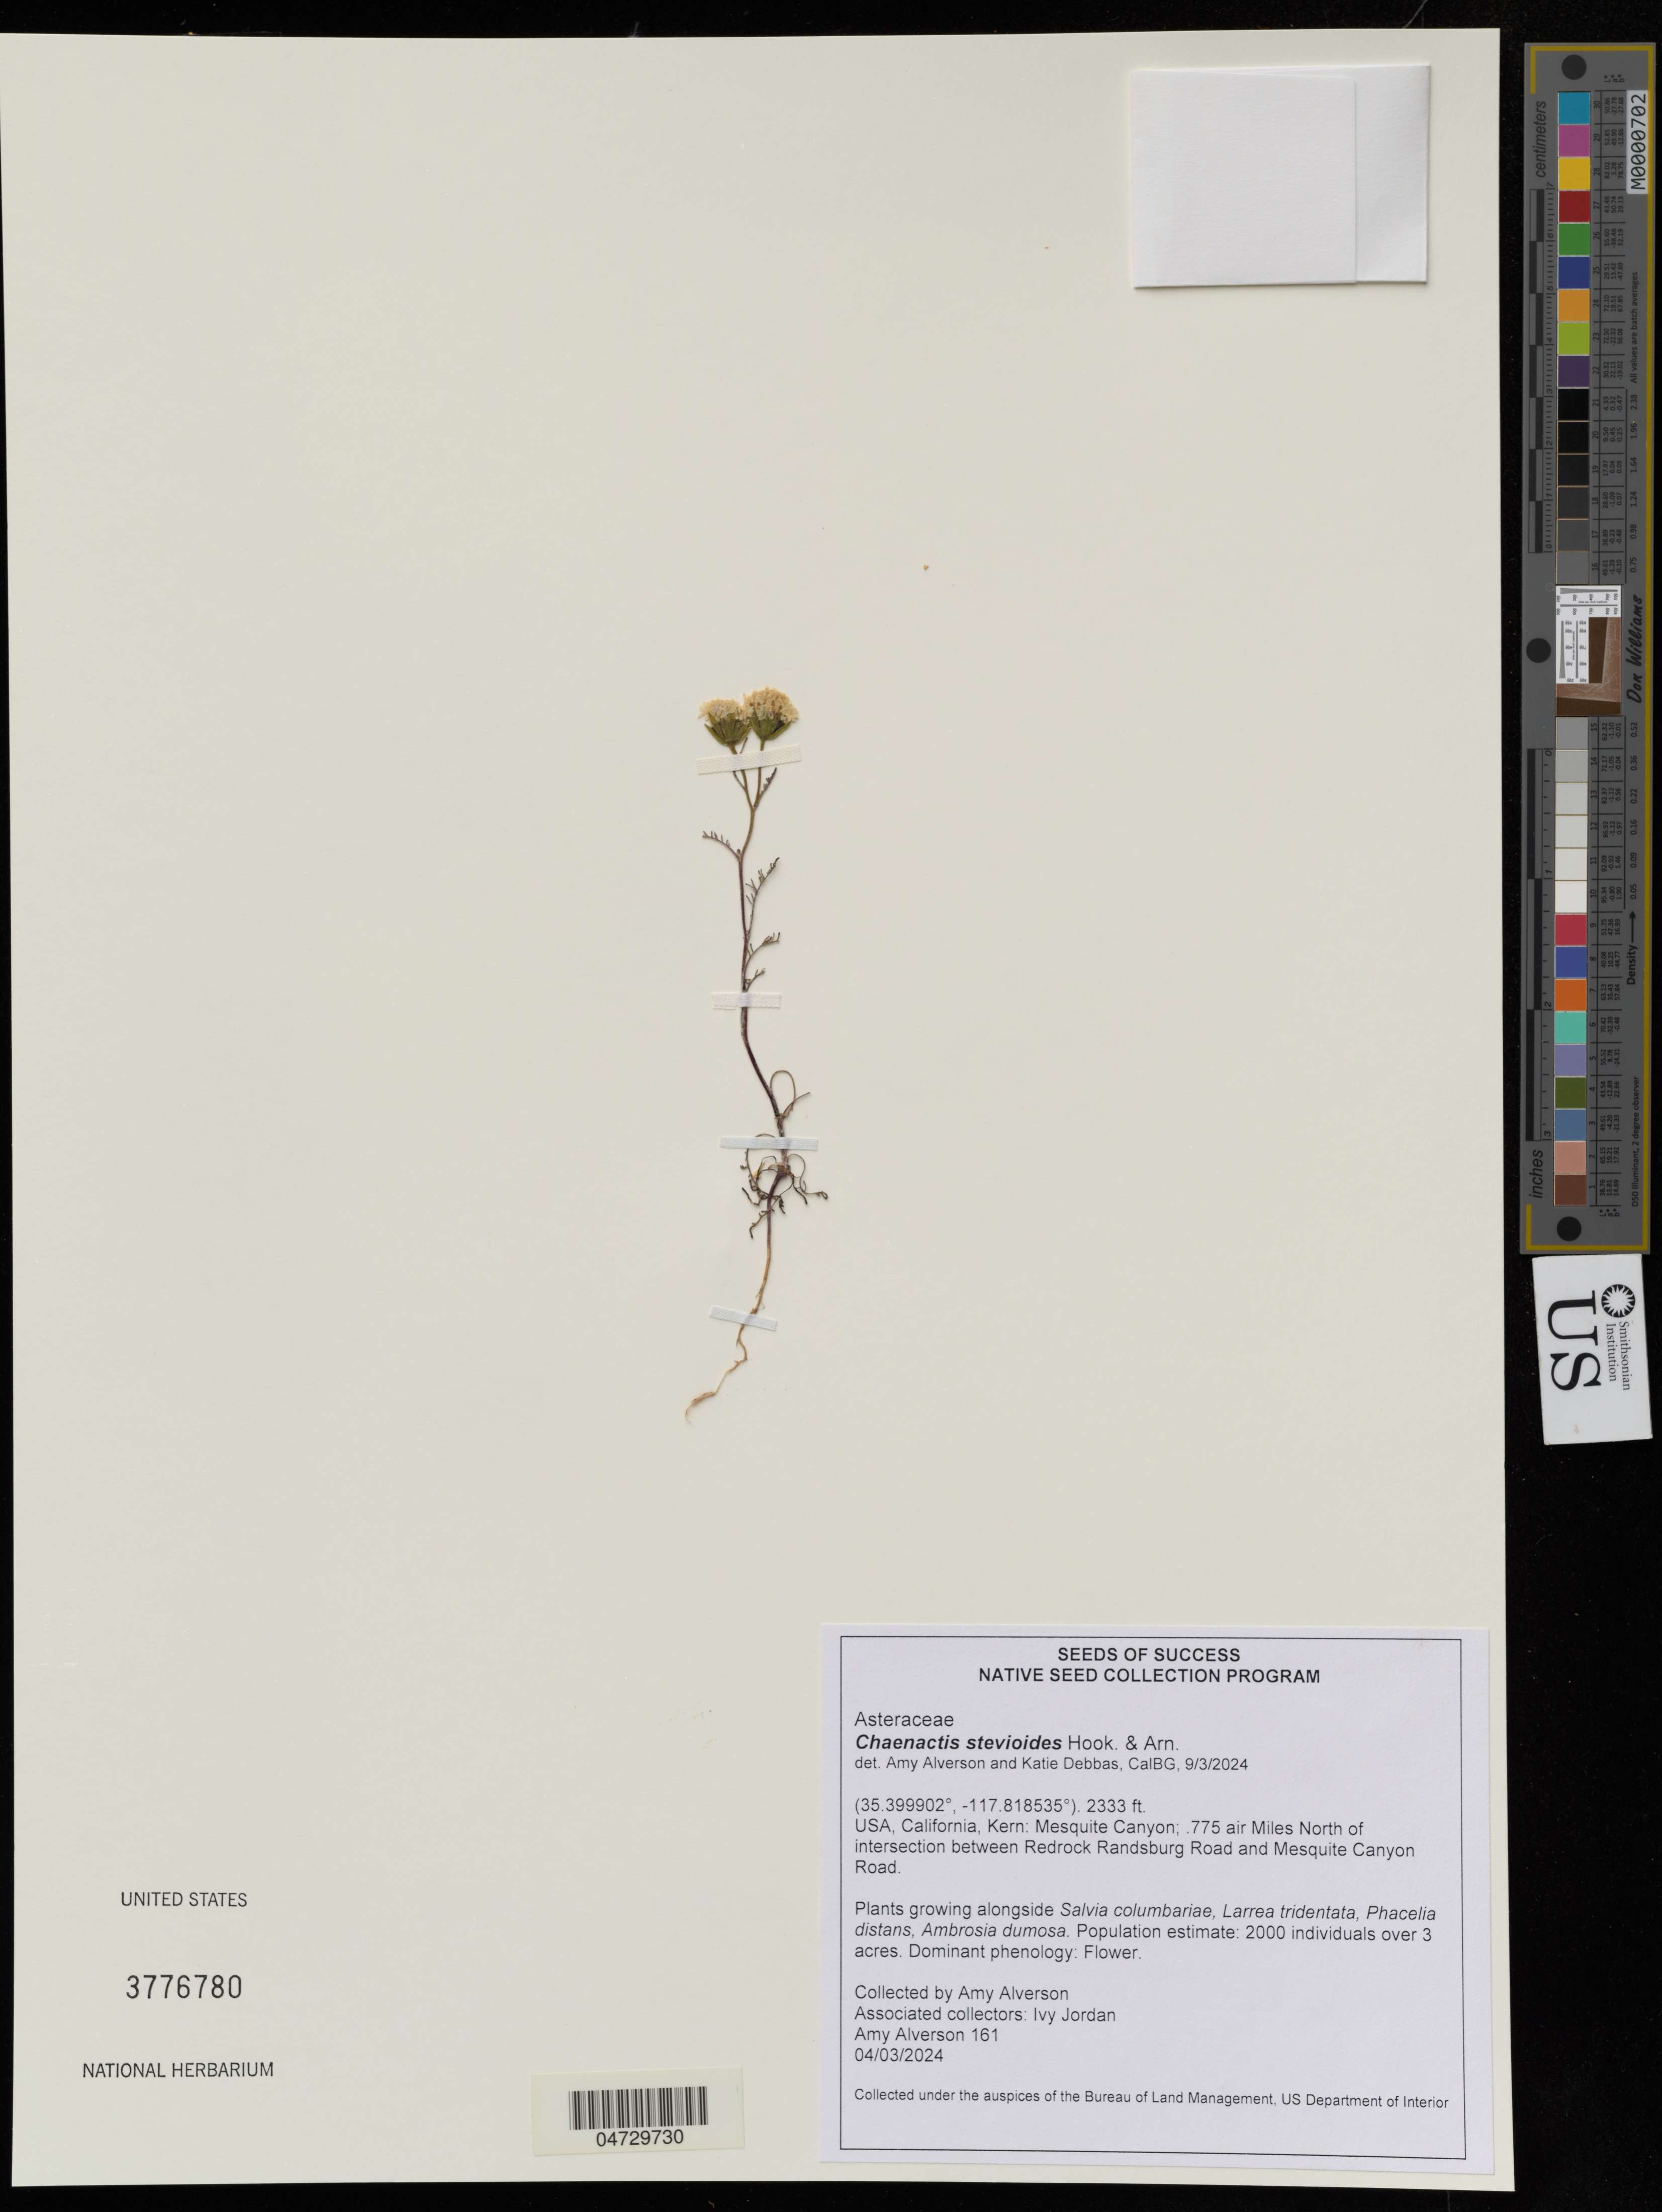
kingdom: Plantae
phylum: Tracheophyta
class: Magnoliopsida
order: Asterales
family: Asteraceae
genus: Chaenactis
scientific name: Chaenactis stevioides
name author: Hook. & Arn.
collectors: A. Alverson & I. Jordan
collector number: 161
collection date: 2024-04-03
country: United States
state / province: California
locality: Kern: Mesquite Canyon; .775 air Miles North of intersection between Redrock Randsburg Road and Mesquite Canyon Road.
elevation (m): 711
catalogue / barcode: US 3776780